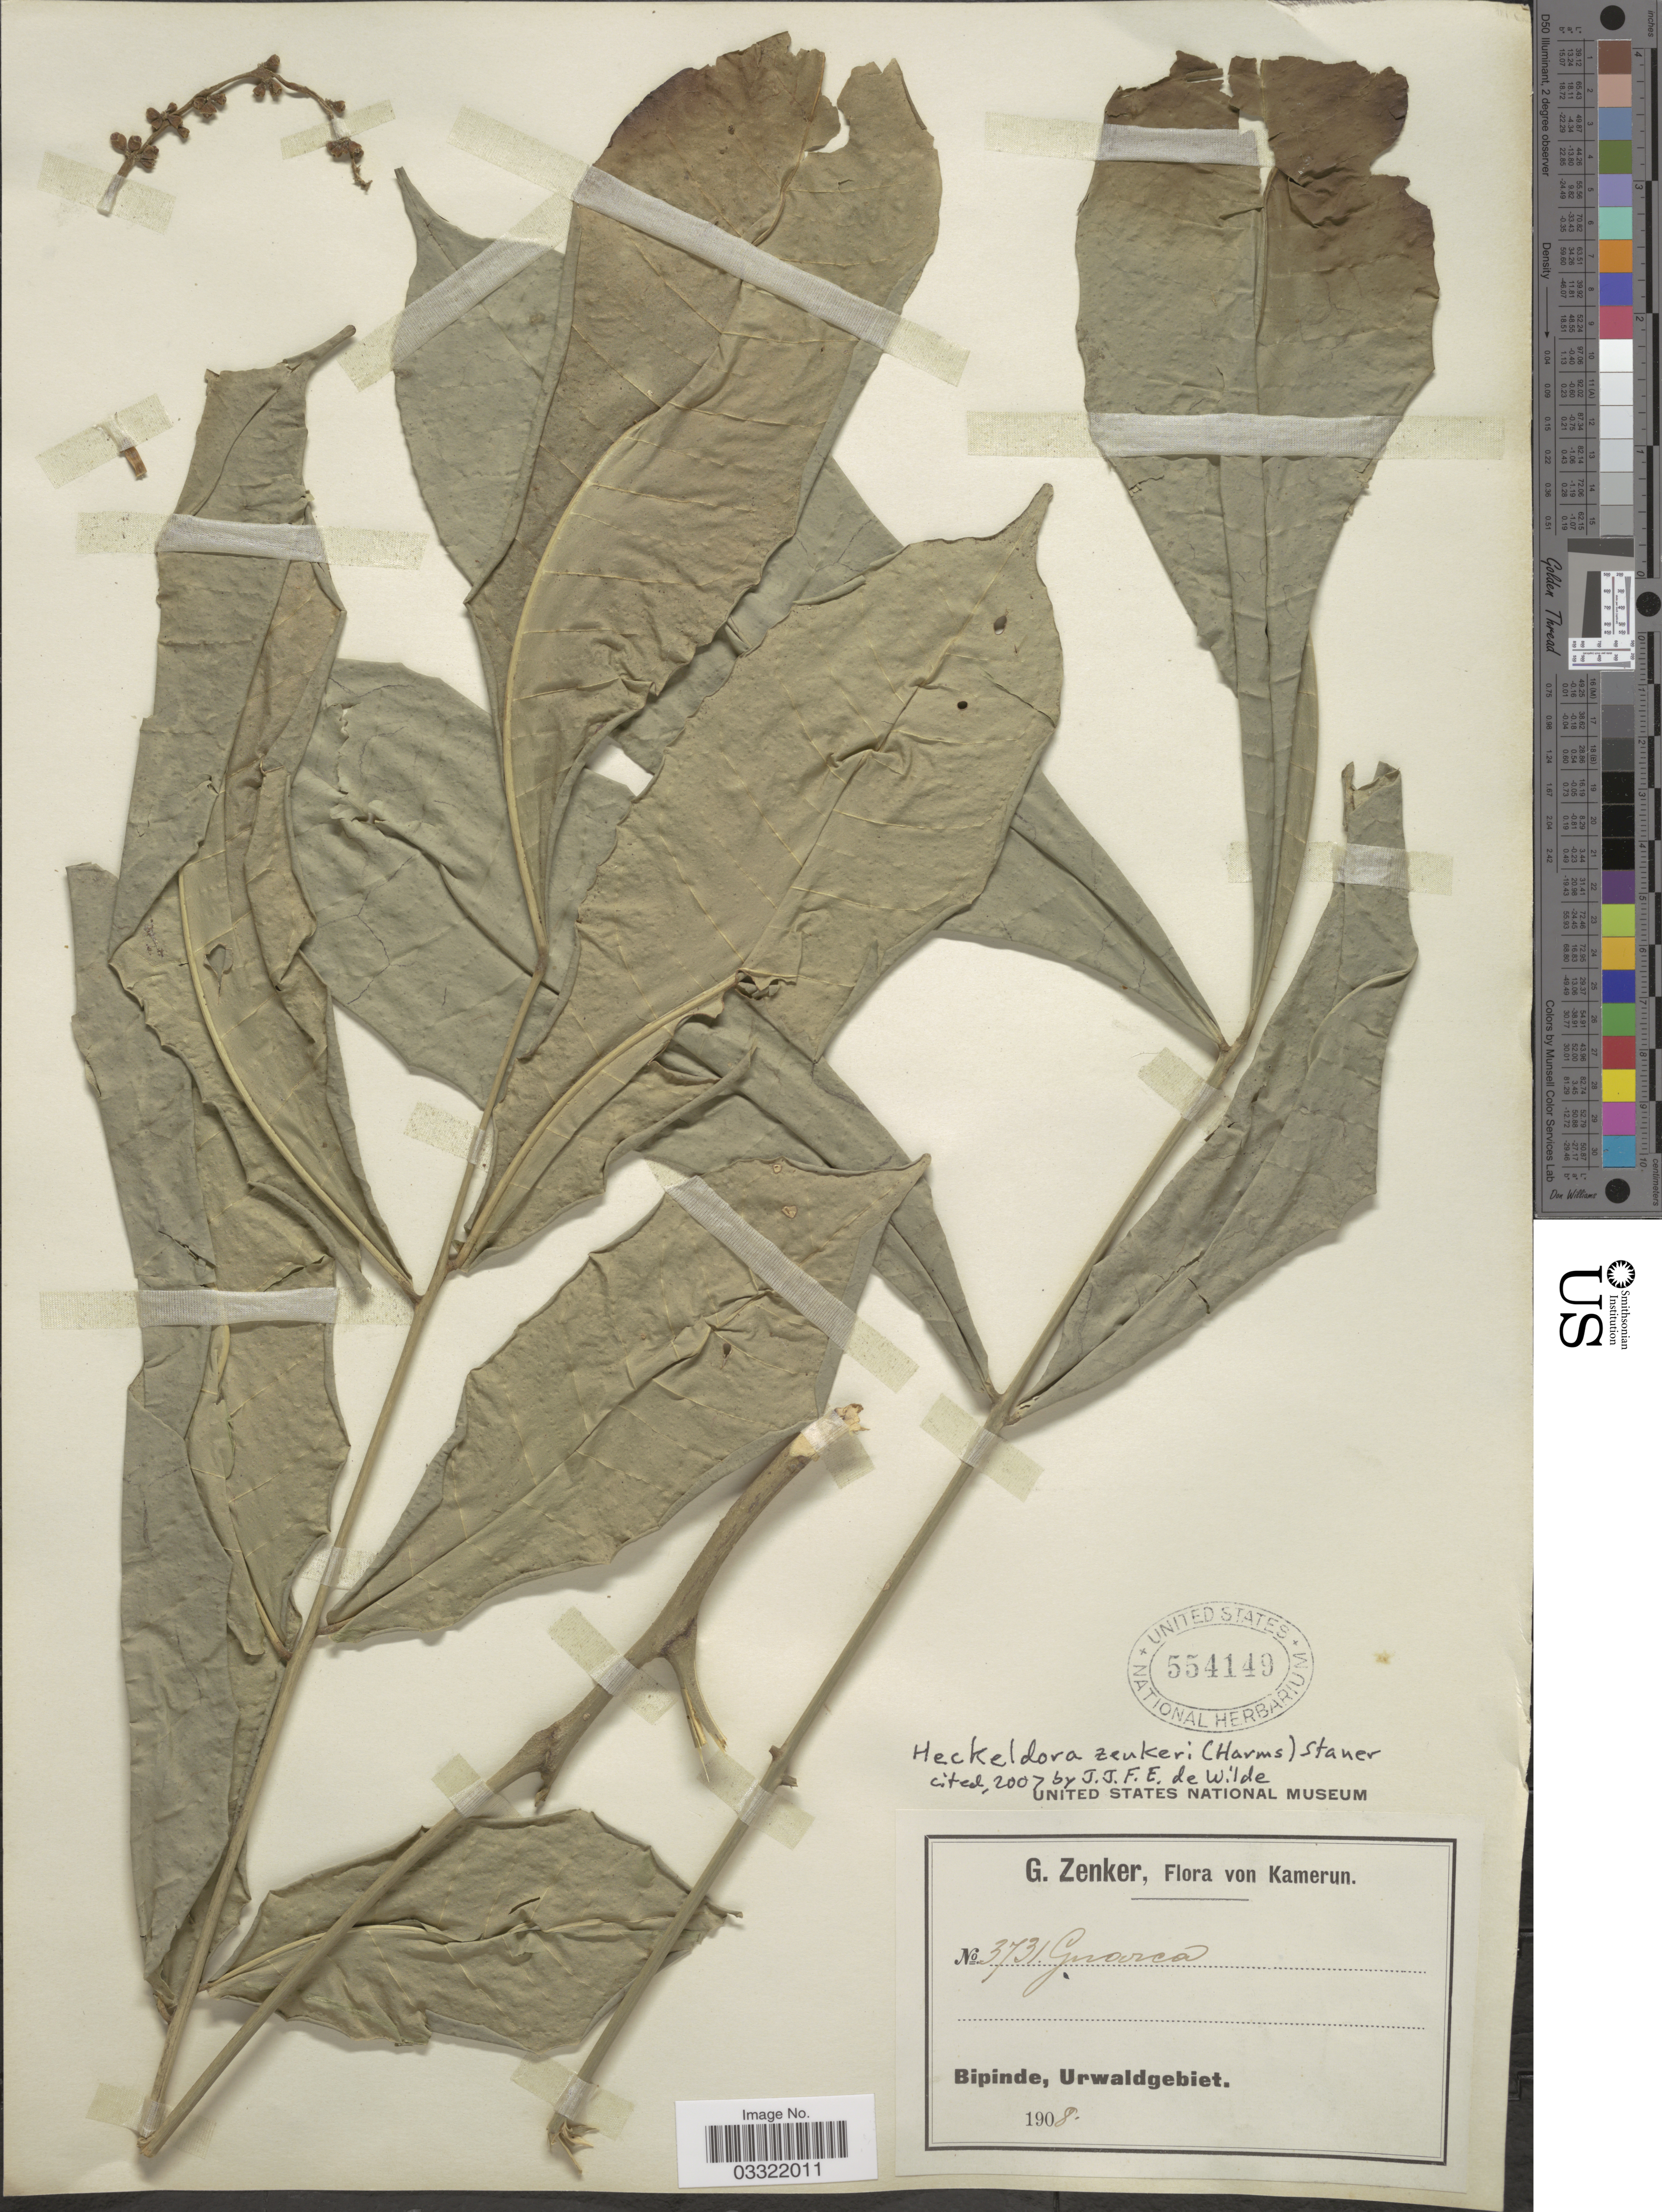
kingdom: Plantae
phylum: Tracheophyta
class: Magnoliopsida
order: Sapindales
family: Meliaceae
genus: Heckeldora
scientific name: Heckeldora zenkeri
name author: (Harms) Staner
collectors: G. A. Zenker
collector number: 3731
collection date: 1908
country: Cameroon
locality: Bipinde, Urwaldgebiet.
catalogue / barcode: US 554149